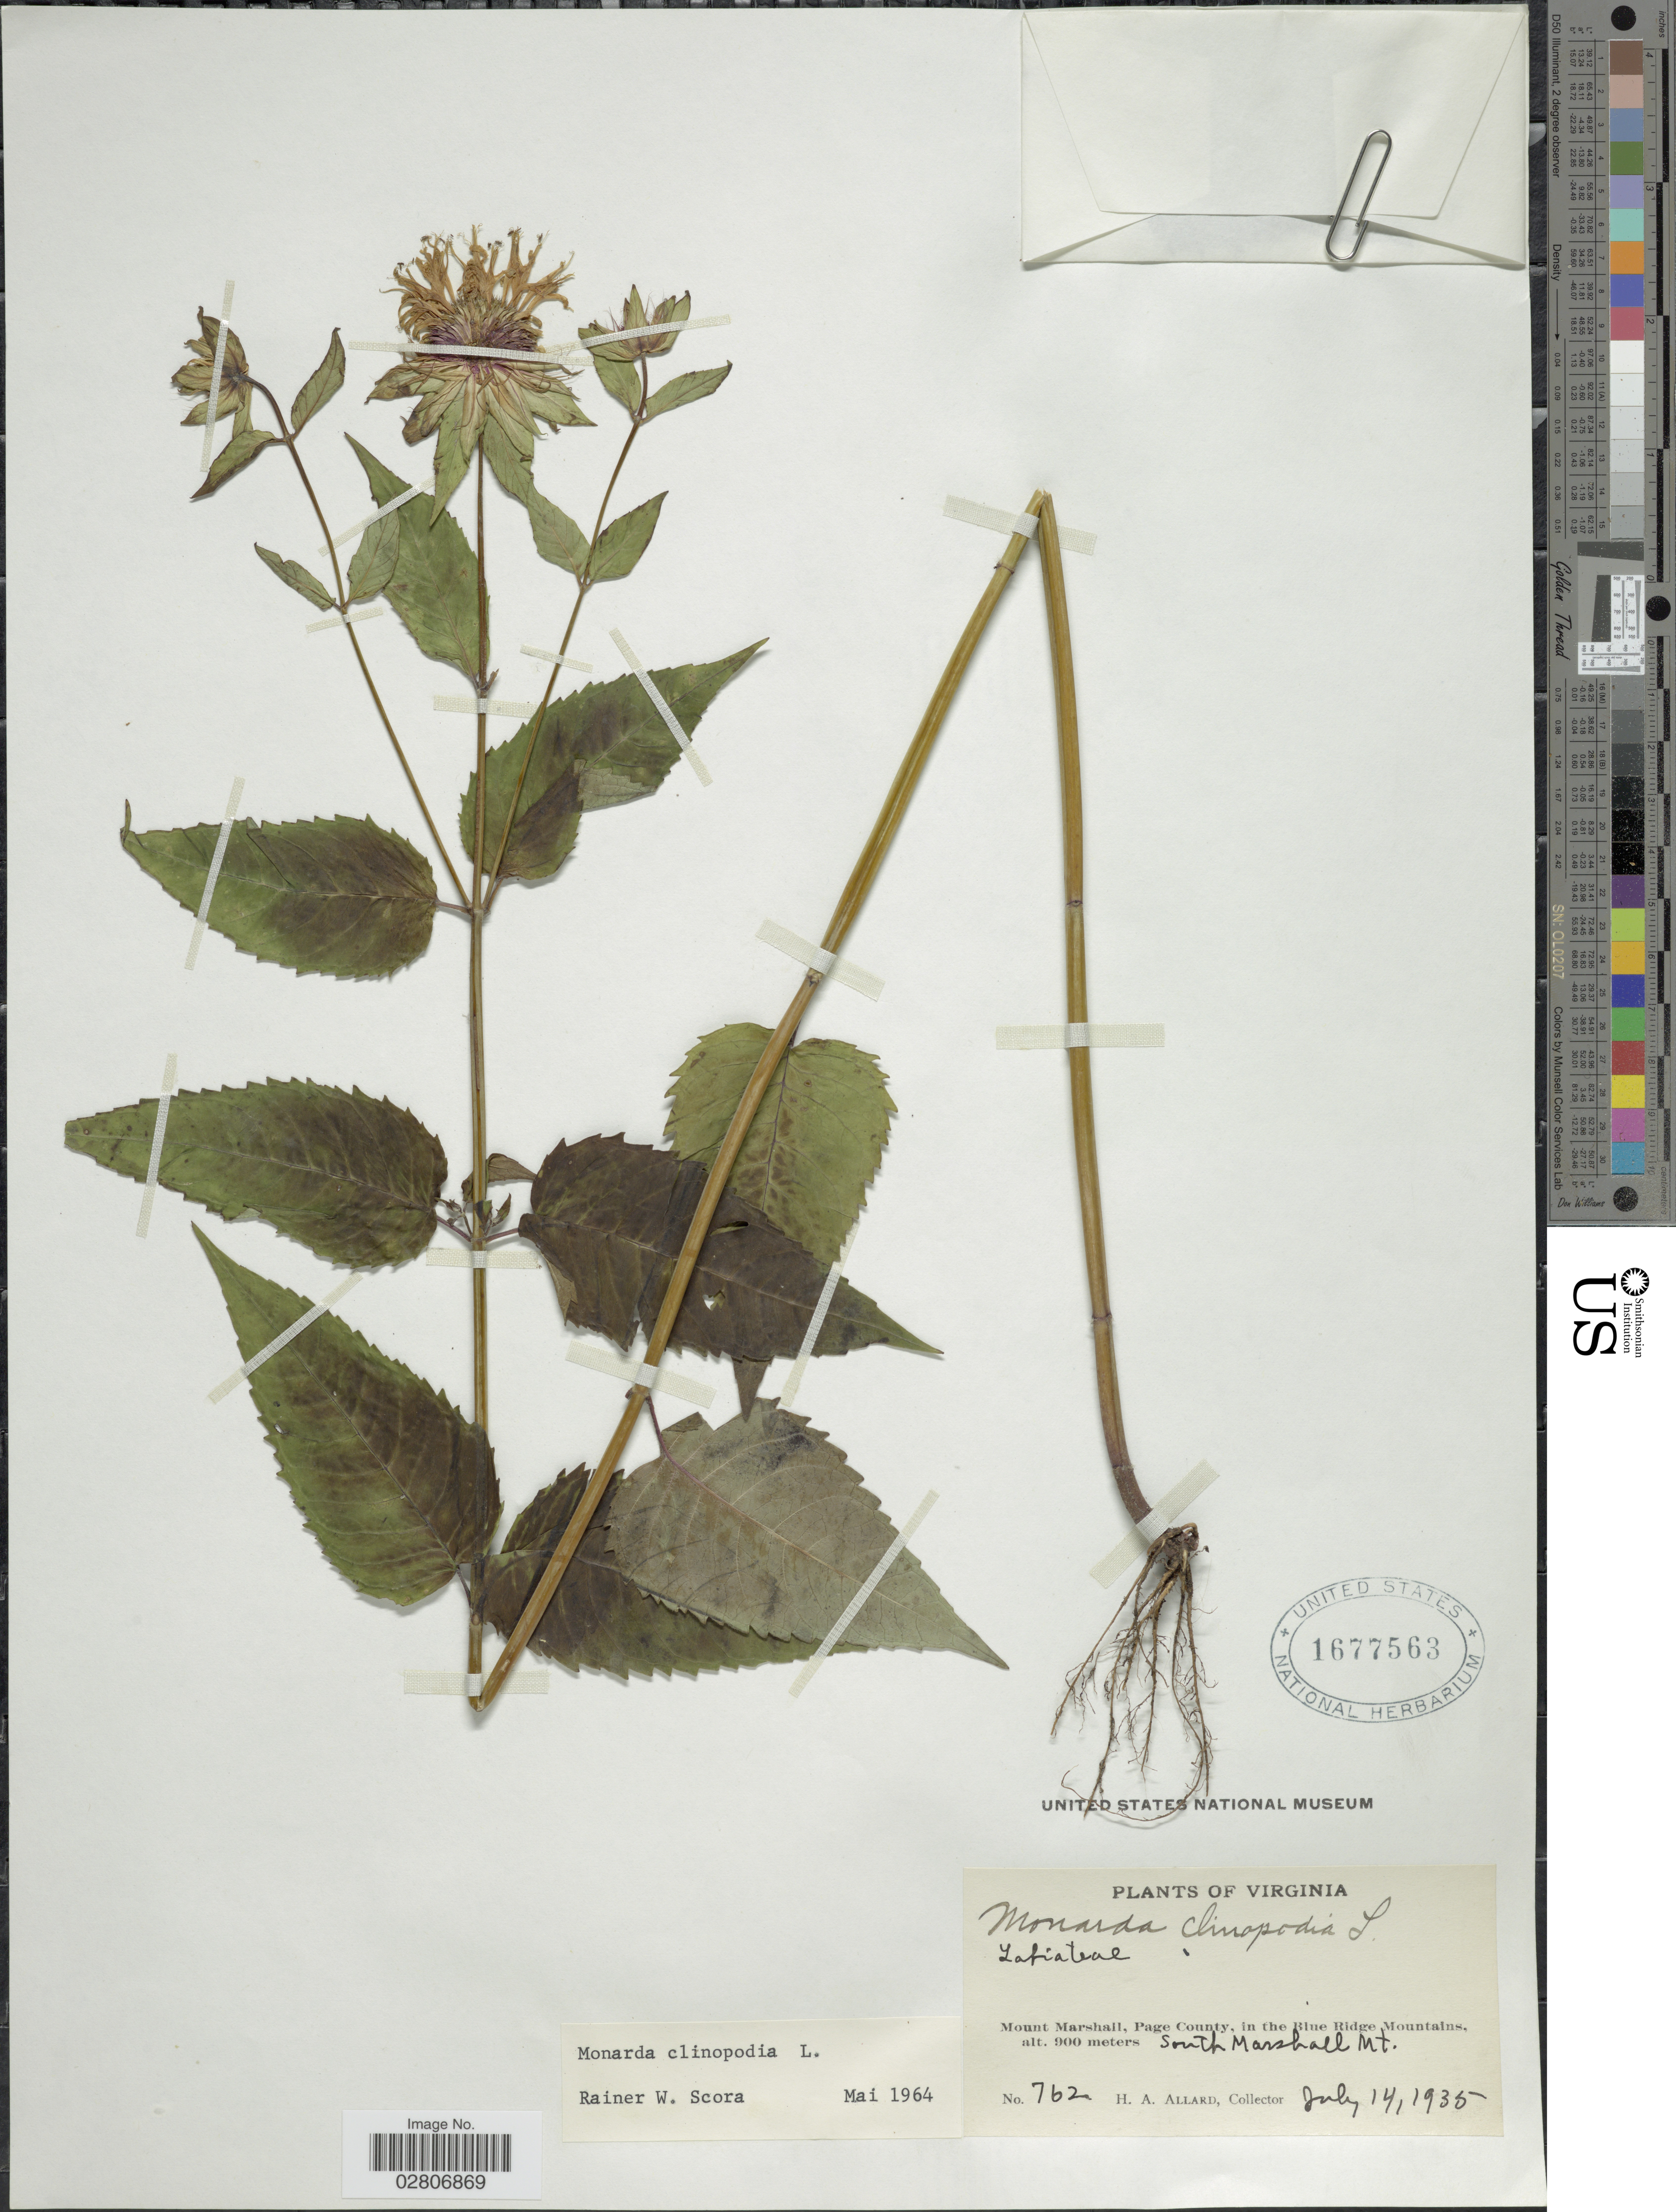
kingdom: Plantae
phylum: Tracheophyta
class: Magnoliopsida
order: Lamiales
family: Lamiaceae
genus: Monarda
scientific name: Monarda clinopodia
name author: L.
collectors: H. A. Allard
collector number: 762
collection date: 1935-07-14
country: United States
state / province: Virginia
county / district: Page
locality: Mount Marshall, in the Blue Ridge Mountains, South Marshall Mt.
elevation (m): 900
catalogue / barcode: US 1677563